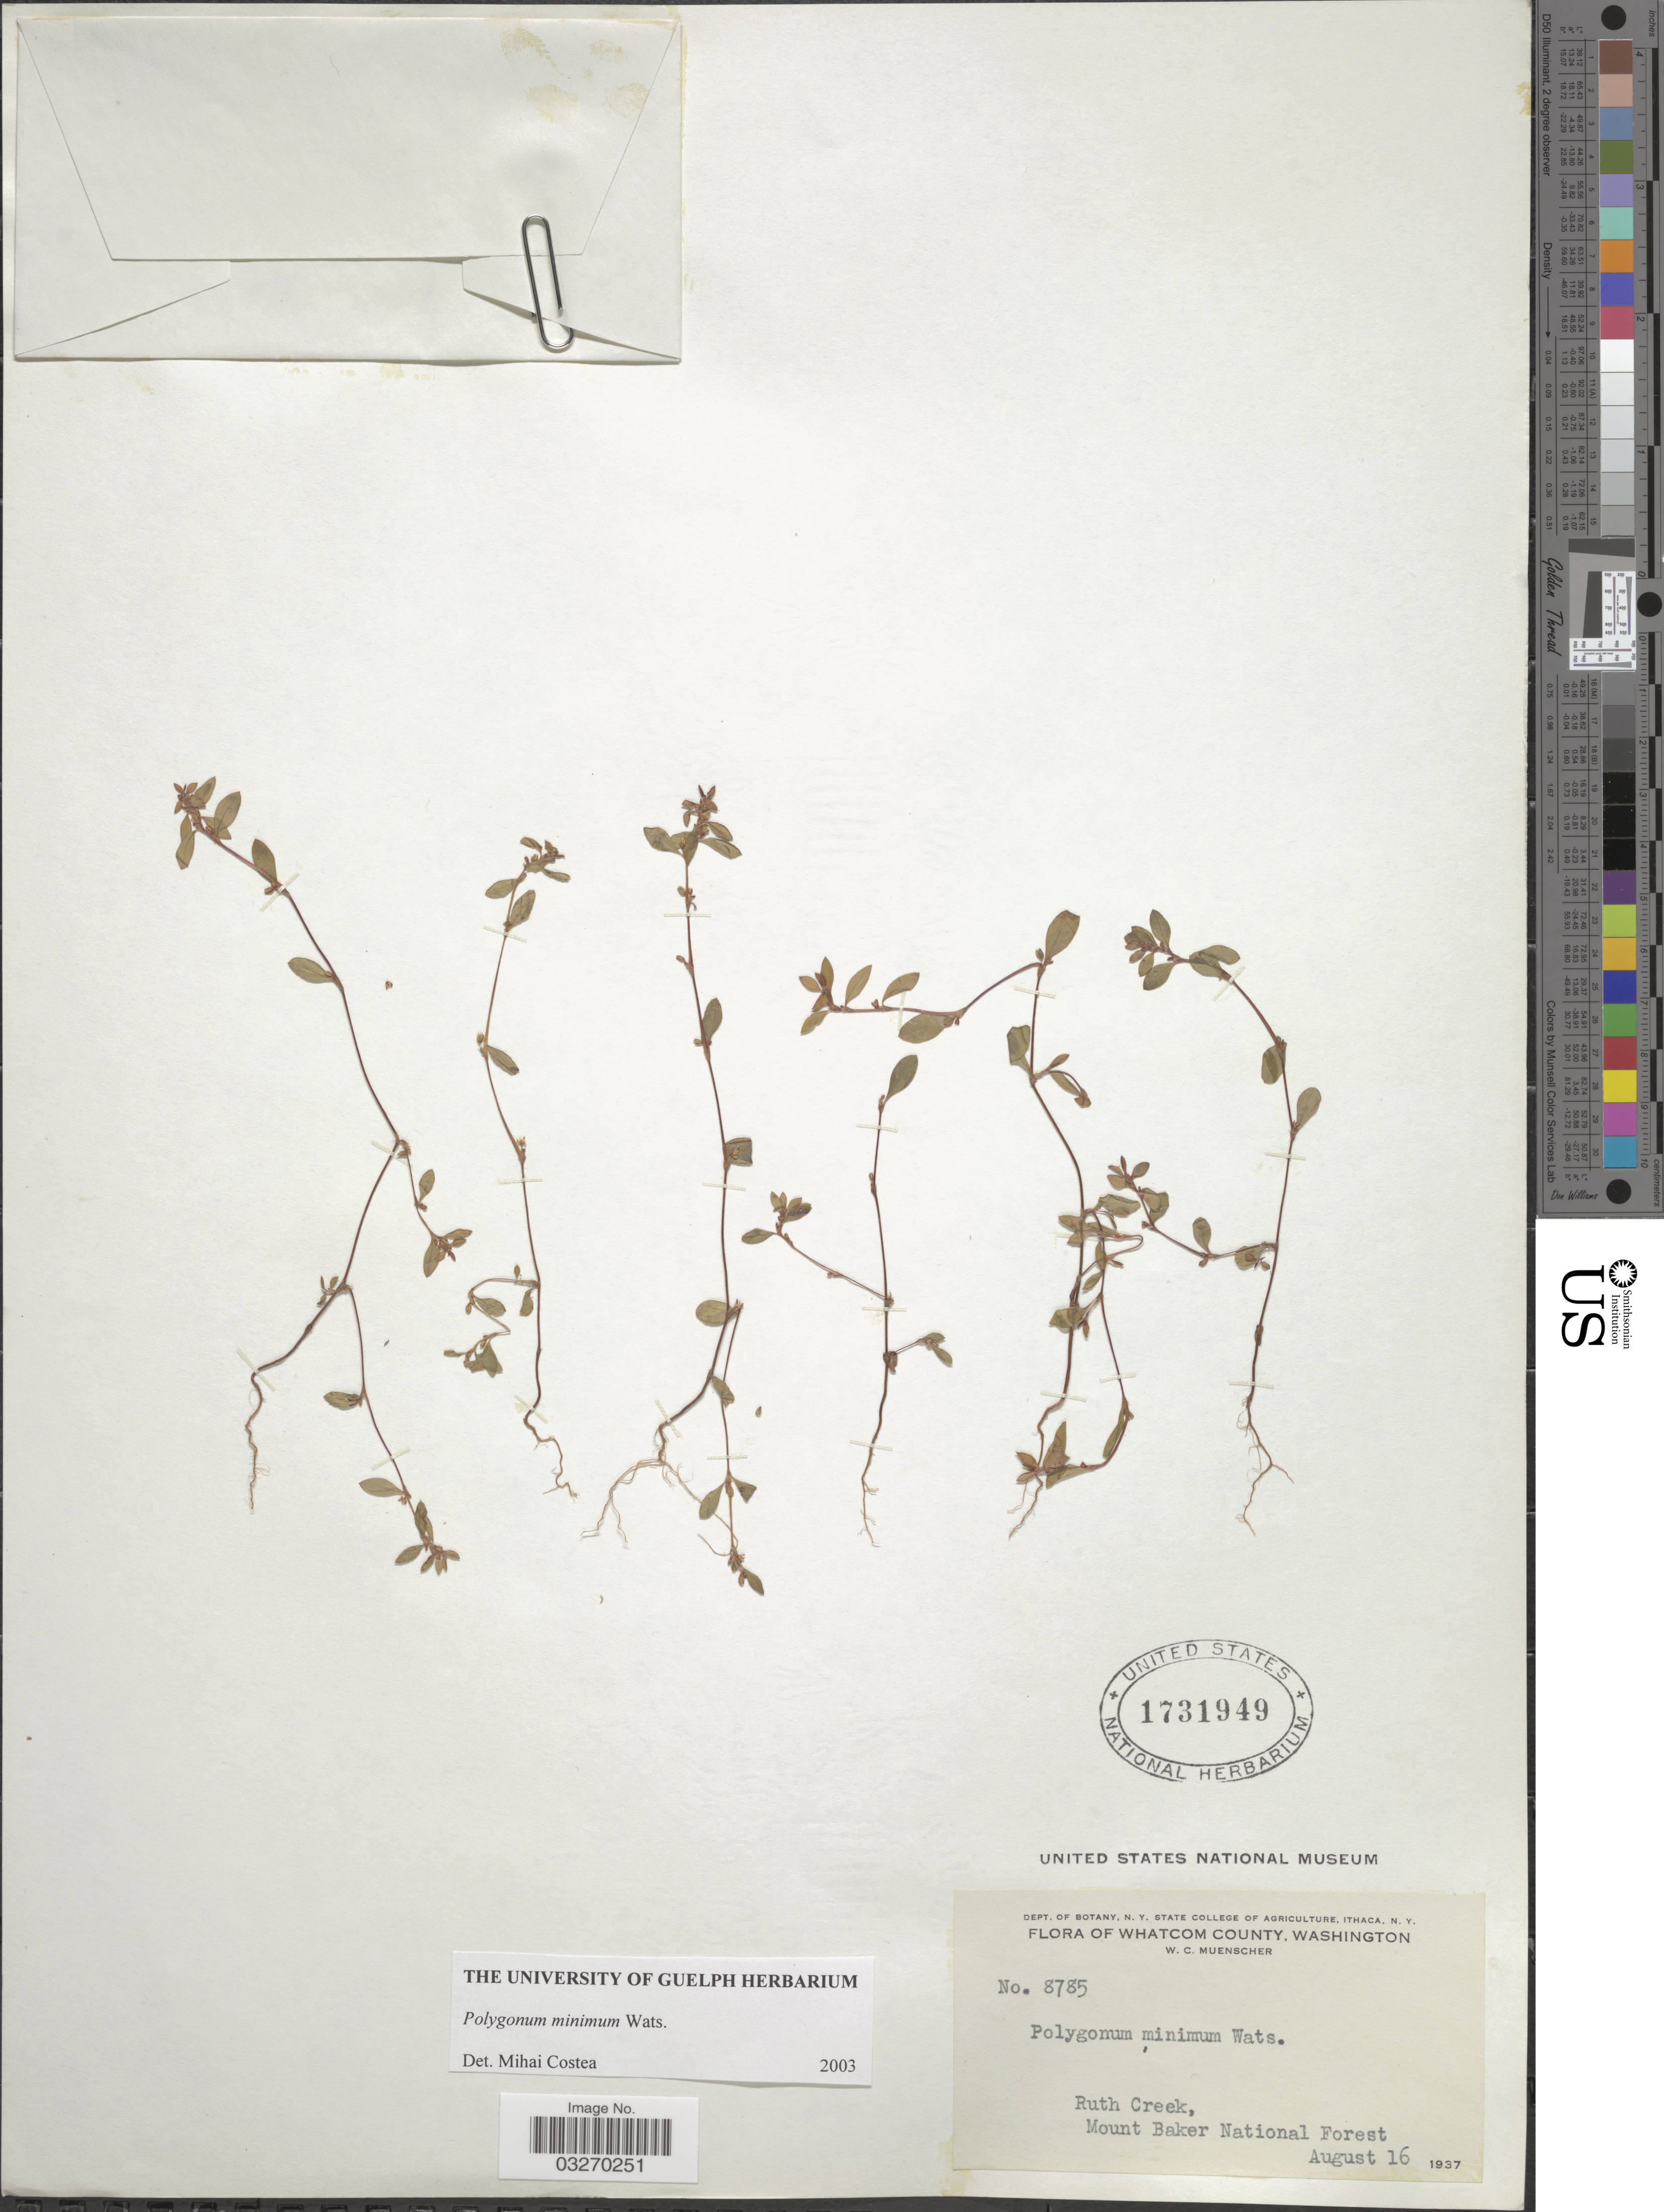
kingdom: Plantae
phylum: Tracheophyta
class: Magnoliopsida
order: Caryophyllales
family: Polygonaceae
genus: Polygonum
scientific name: Polygonum minimum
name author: S. Watson in C. King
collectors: W. Muenscher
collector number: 8785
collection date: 1937-08-16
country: United States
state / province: Washington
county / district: Whatcom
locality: Whatcom County. Ruth Creek, Mount Baker National Forest.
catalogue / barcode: US 1731949